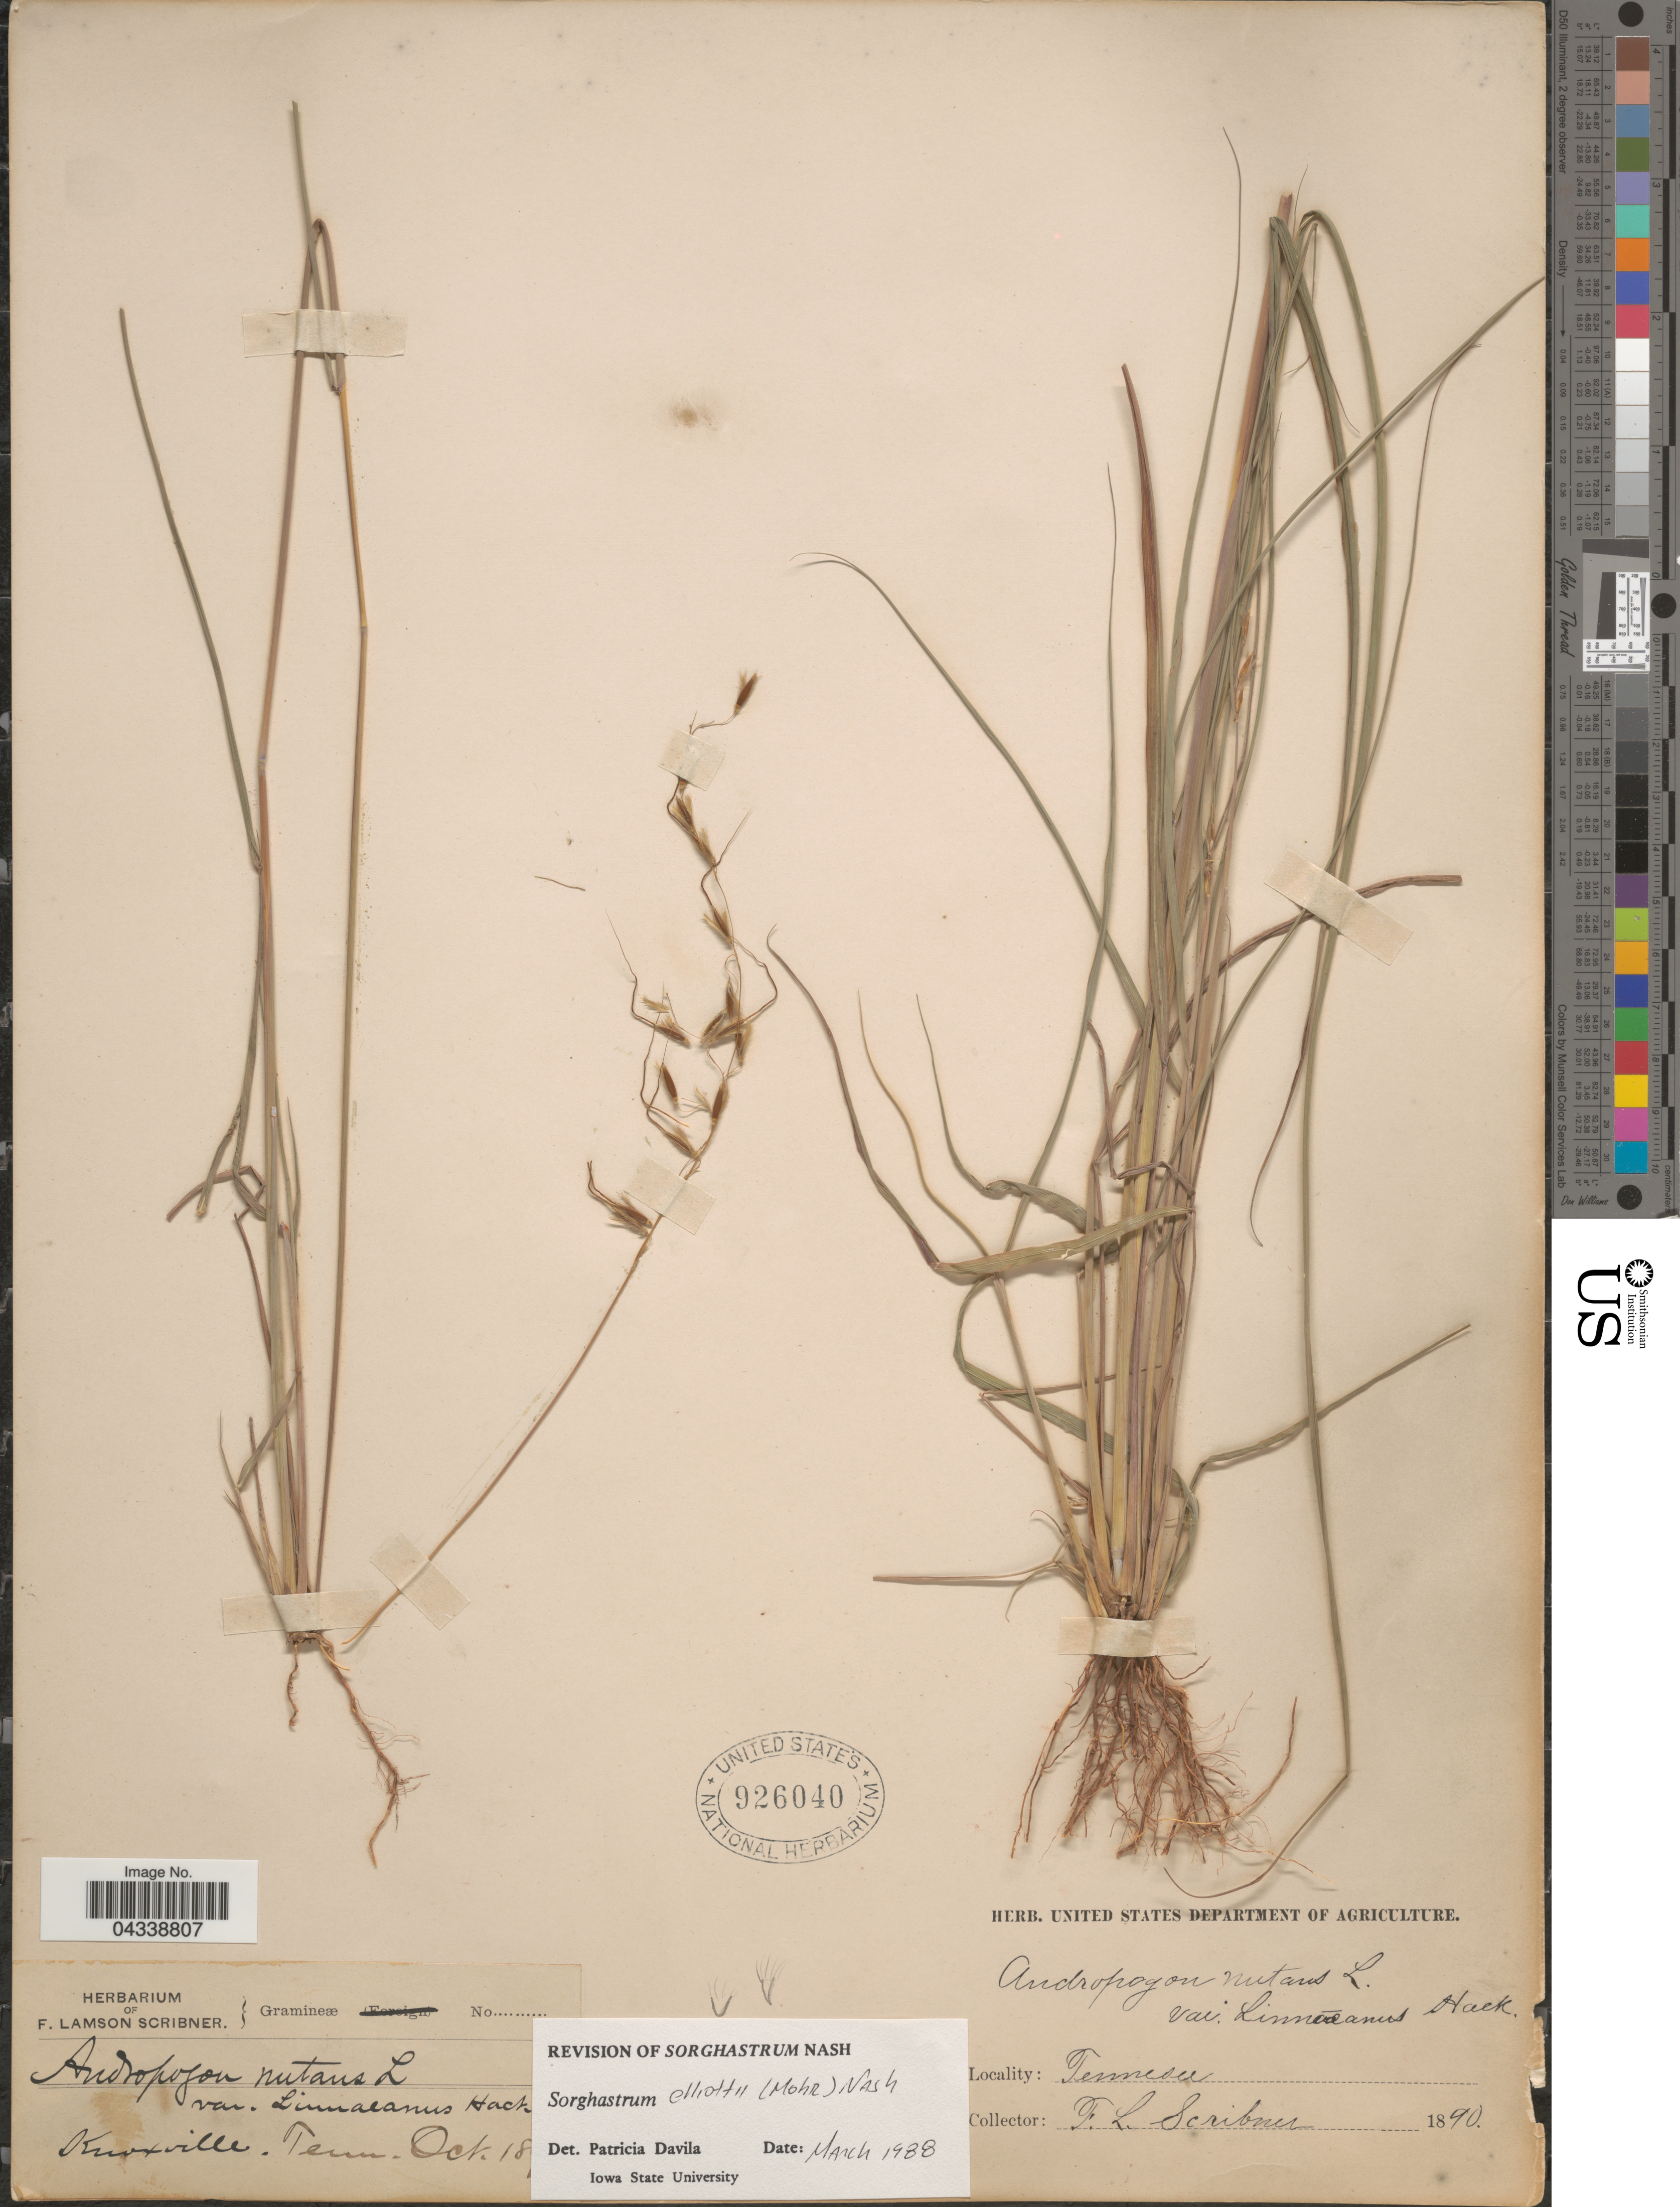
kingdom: Plantae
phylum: Tracheophyta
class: Liliopsida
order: Poales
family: Poaceae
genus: Sorghastrum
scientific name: Sorghastrum elliottii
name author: (C. Mohr) Nash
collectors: F. Lamson-Scribner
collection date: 1890-10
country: United States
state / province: Tennessee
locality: Knoxville.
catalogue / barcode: US 926040